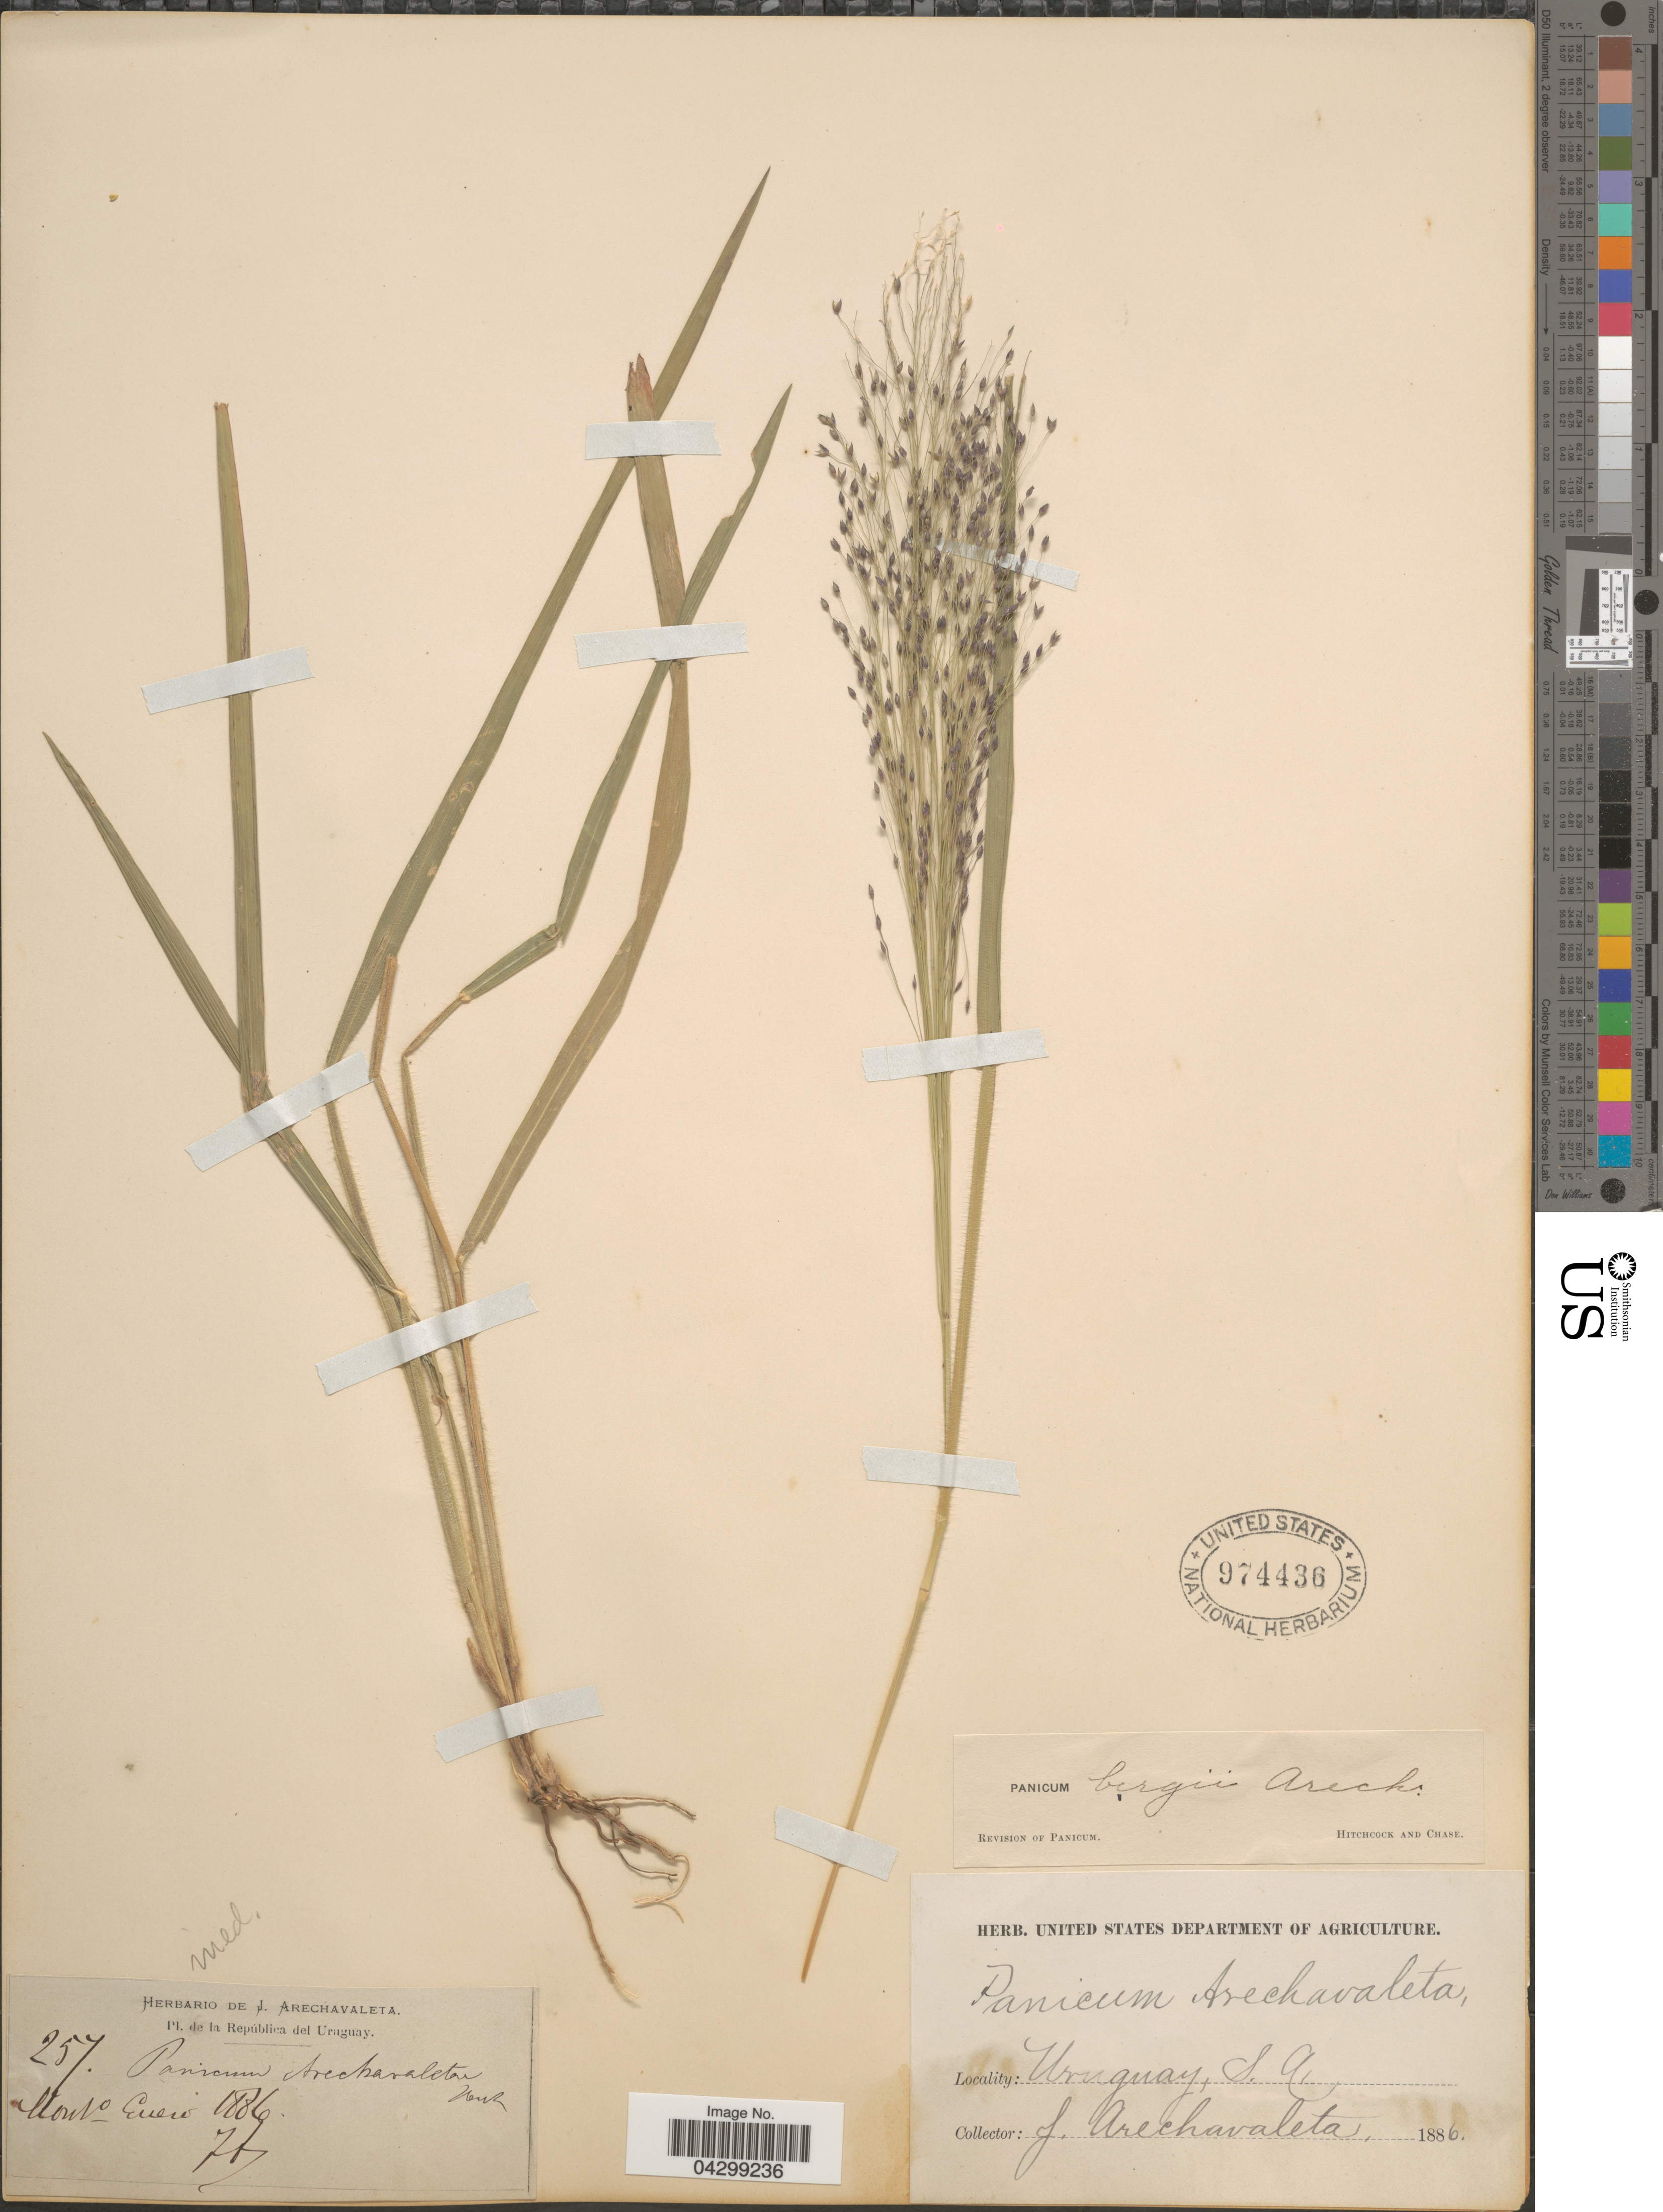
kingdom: Plantae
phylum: Tracheophyta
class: Liliopsida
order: Poales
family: Poaceae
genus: Panicum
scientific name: Panicum bergii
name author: Arechav.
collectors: J. Arechavaleta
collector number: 257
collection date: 1886-01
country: Uruguay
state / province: Montevideo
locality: La Republica del Uruguay. Monto. S.A.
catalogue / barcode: US 974436